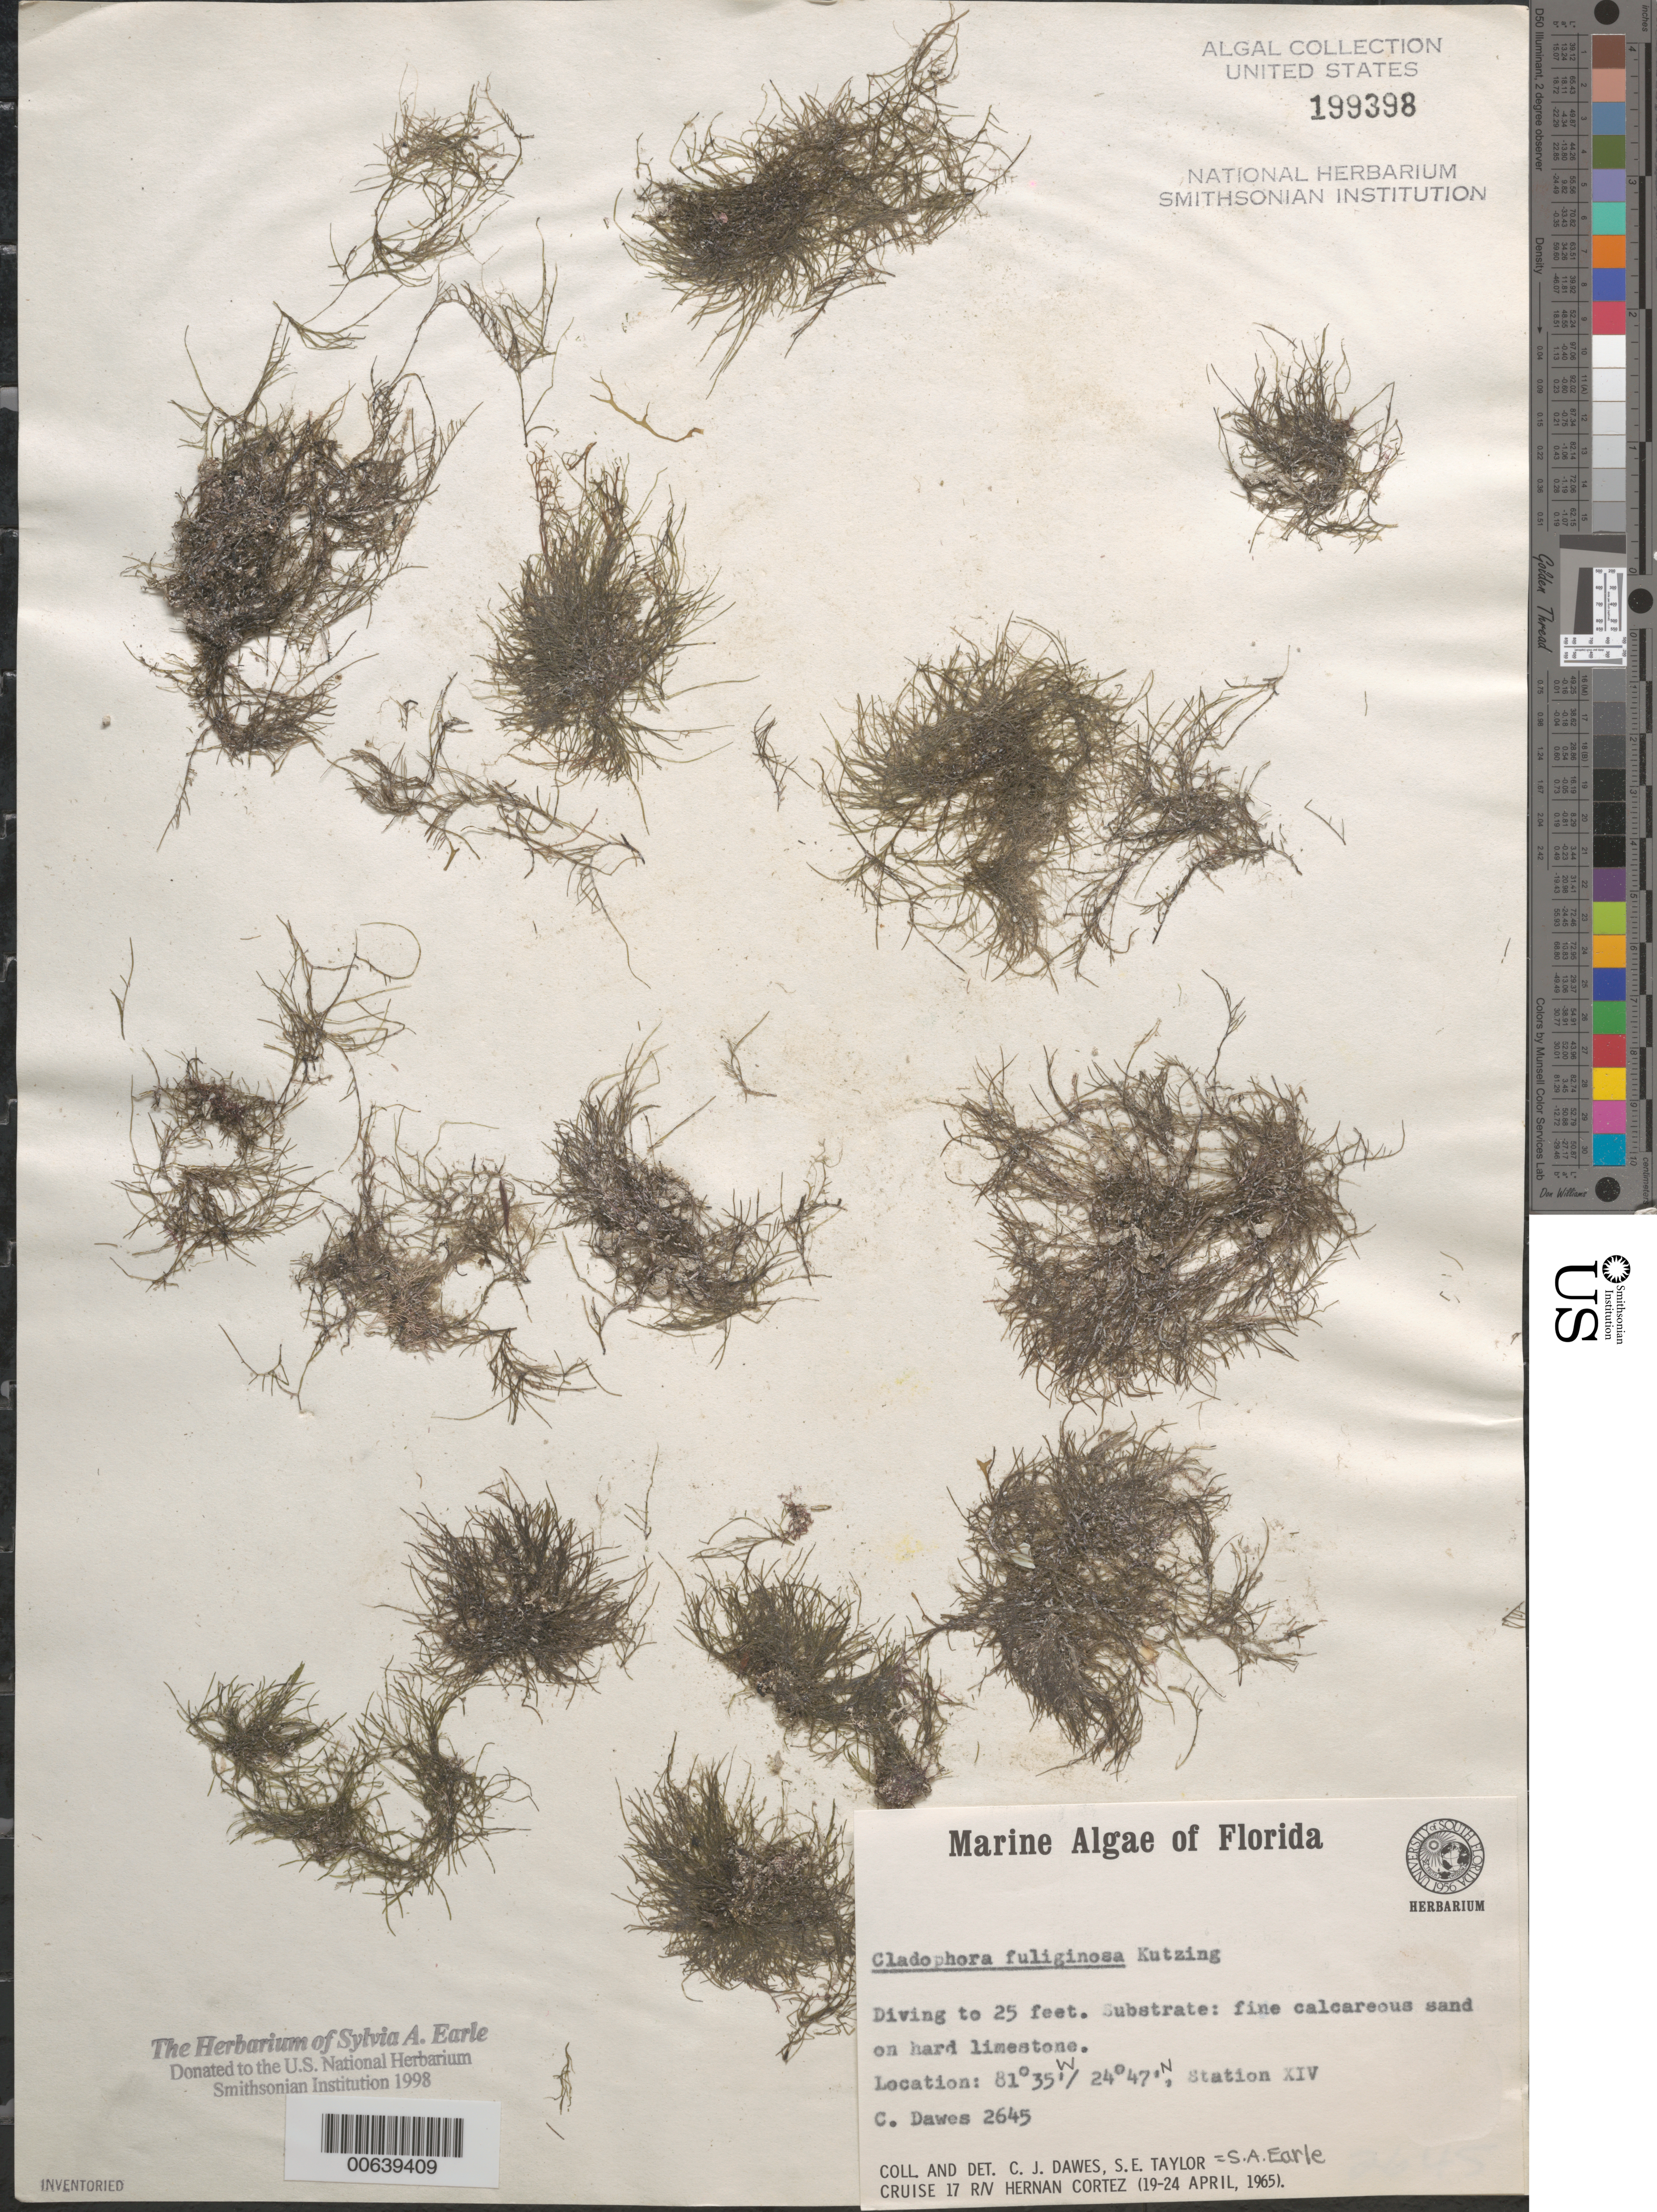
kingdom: Plantae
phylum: Chlorophyta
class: Ulvophyceae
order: Cladophorales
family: Cladophoraceae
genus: Cladophora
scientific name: Cladophora fuliginosa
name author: Kütz.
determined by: Dawes, C. J.; Earle, S. A.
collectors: C. Dawes & S. A. Earle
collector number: Cjd 2645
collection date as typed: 19 Apr 1965 to 24 Apr 1965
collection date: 1965-04-19/1965-04-24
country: United States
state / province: Florida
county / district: Monroe County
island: Florida Keys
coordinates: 24 47' N, 81 35' W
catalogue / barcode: US 199398